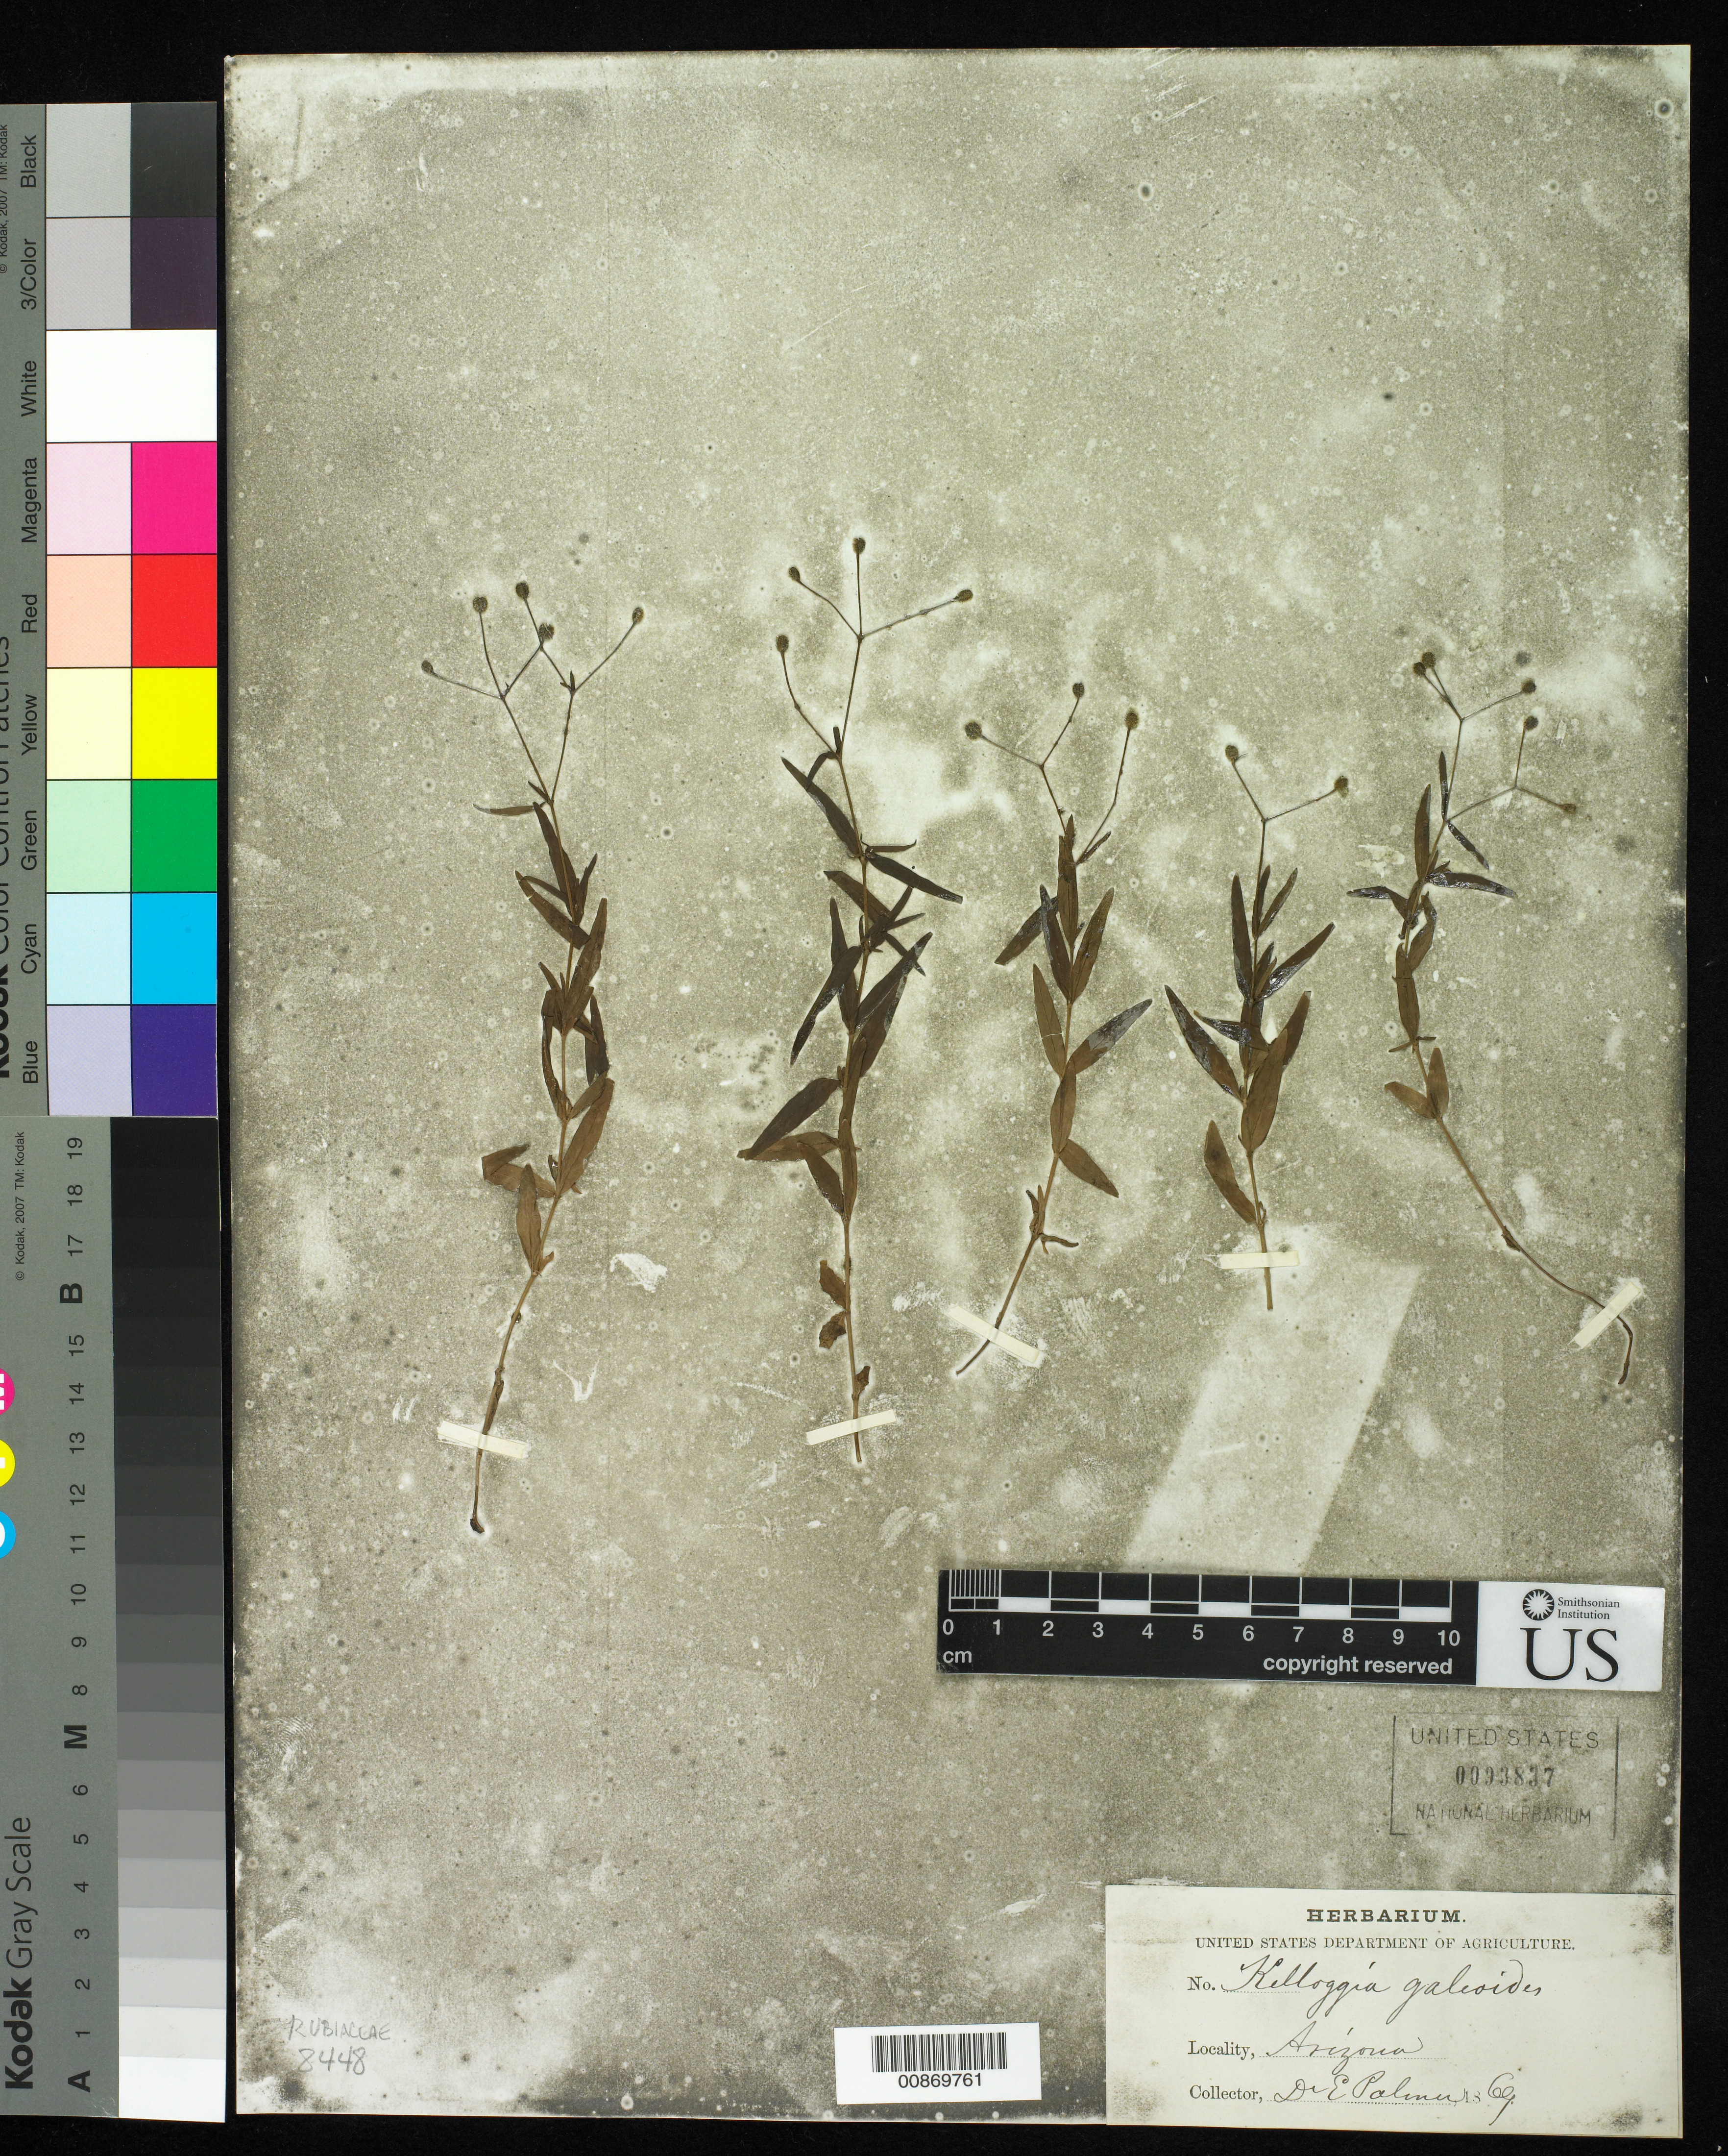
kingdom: Plantae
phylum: Tracheophyta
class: Magnoliopsida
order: Gentianales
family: Rubiaceae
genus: Kelloggia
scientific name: Kelloggia galioides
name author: Torr. in Wilkes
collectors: E. Palmer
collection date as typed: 1869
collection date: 1869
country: United States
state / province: Arizona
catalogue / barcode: US 93837